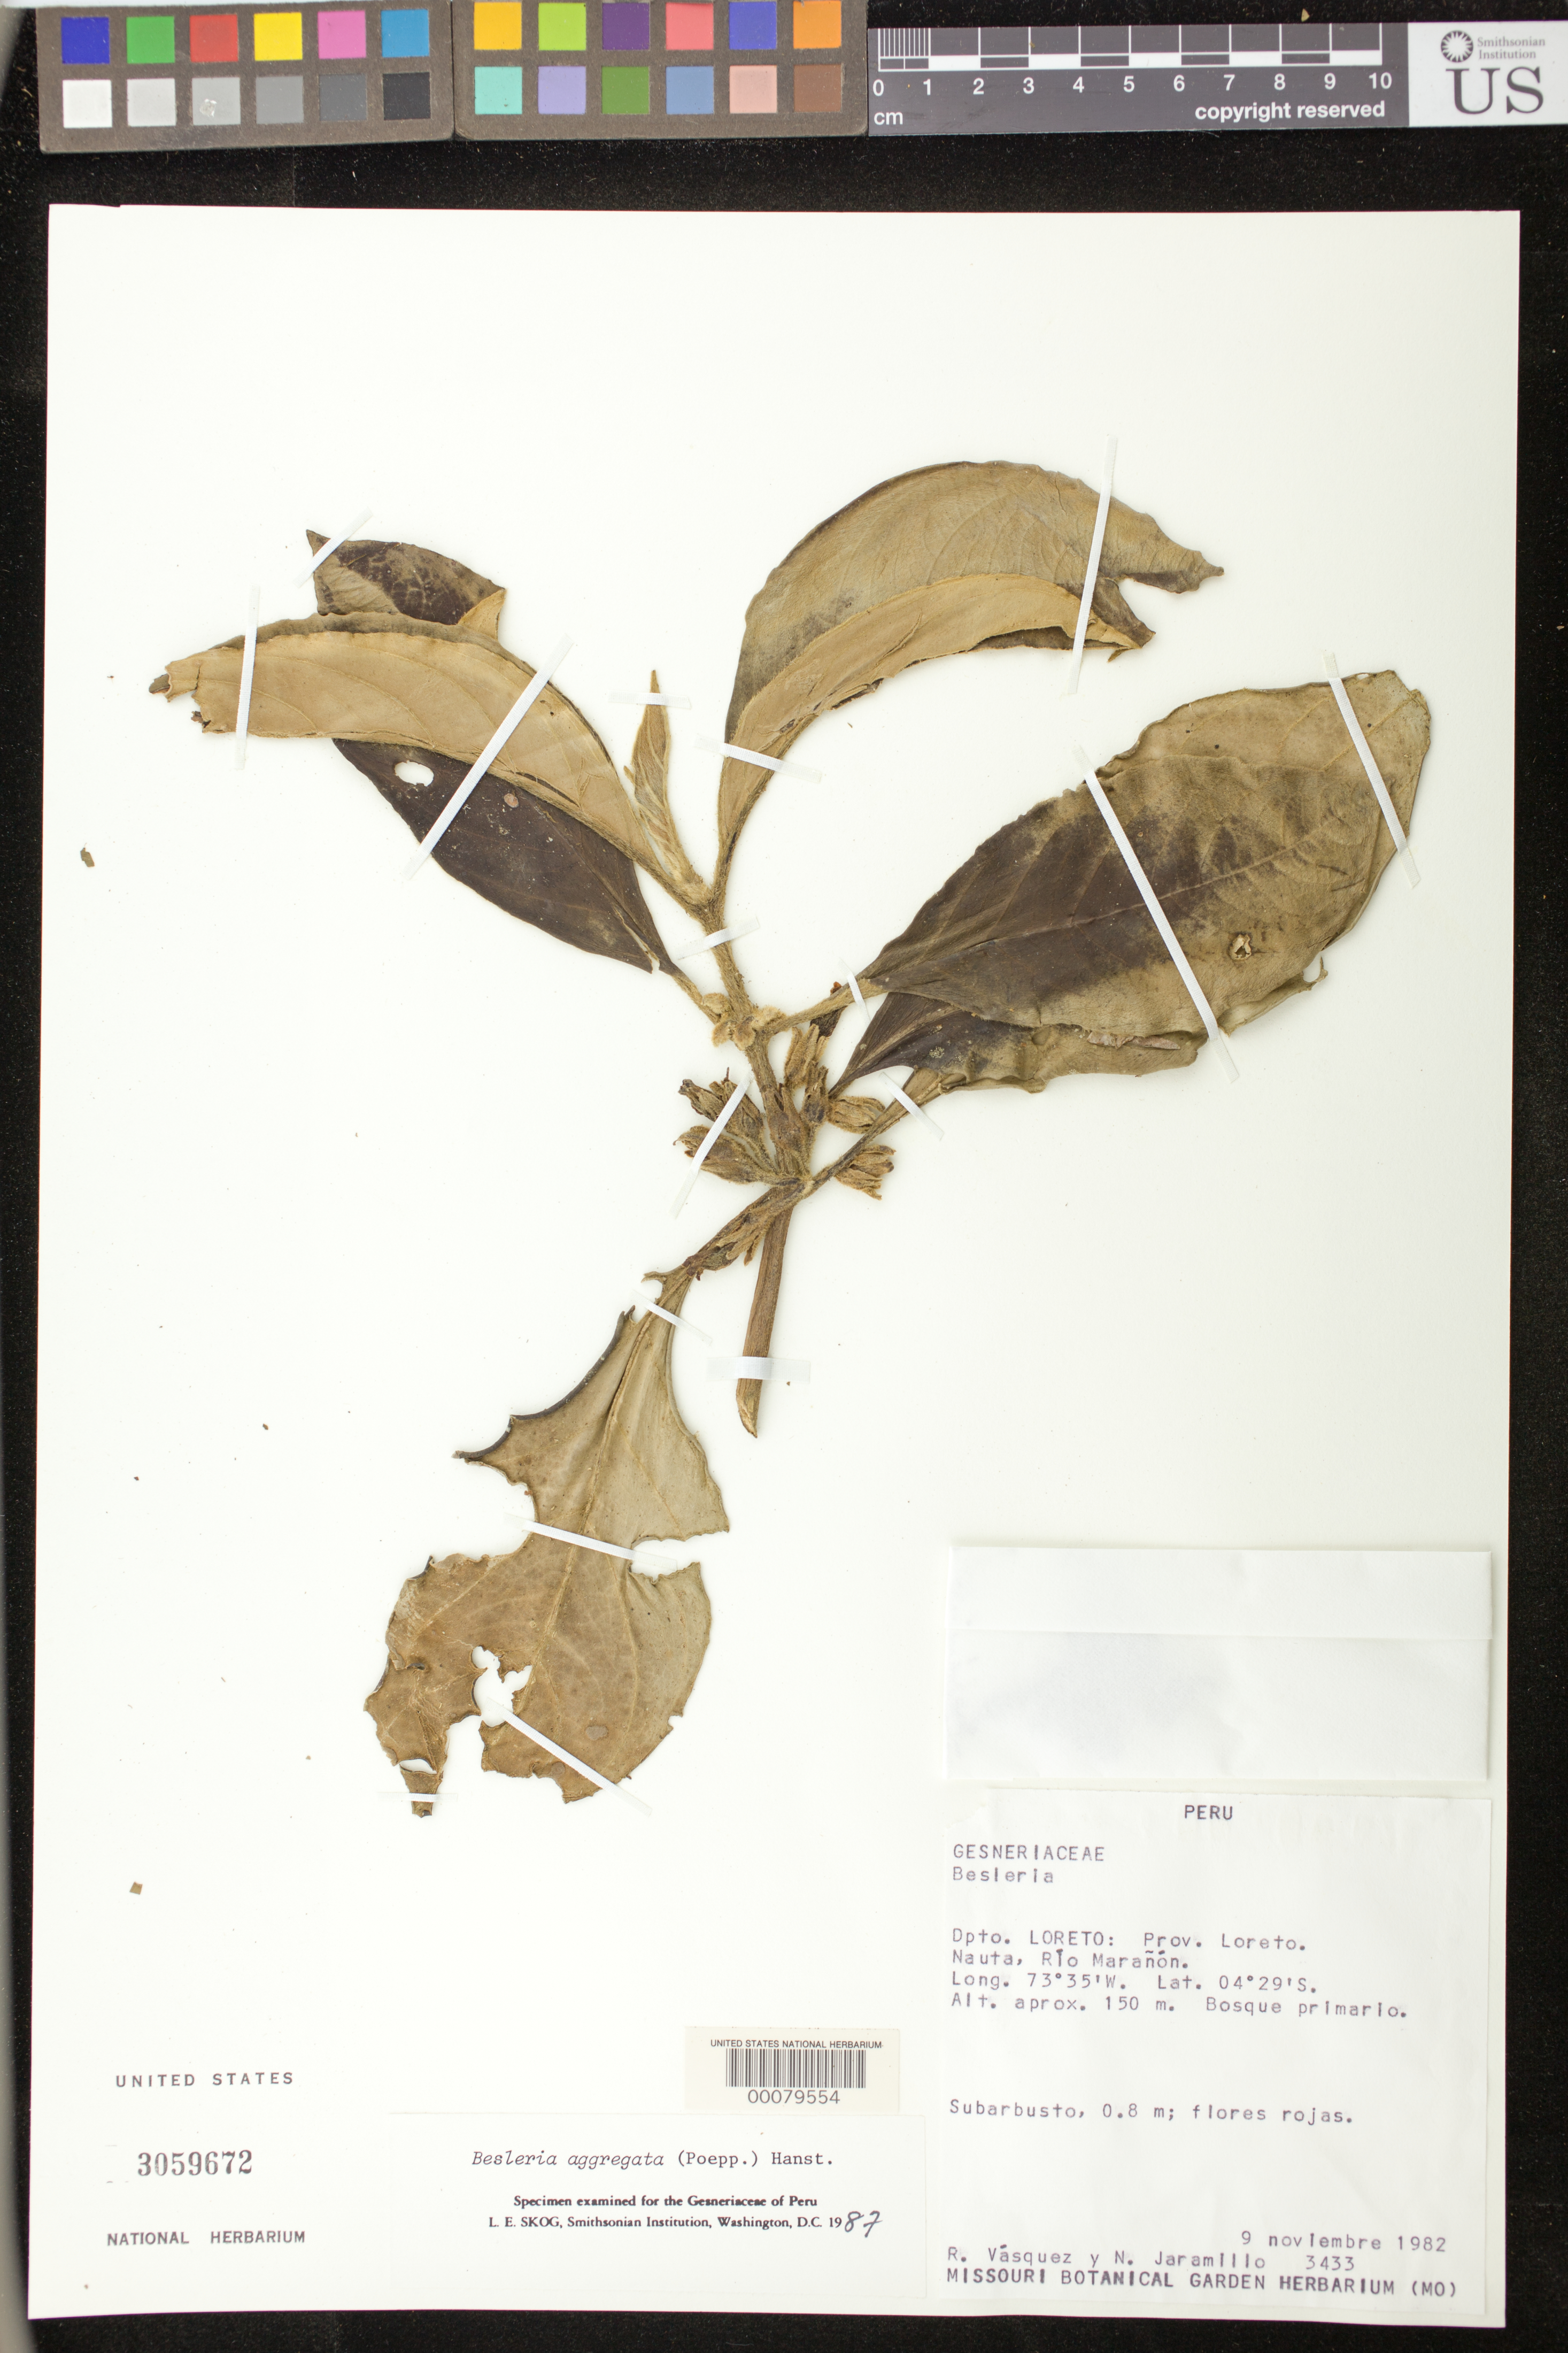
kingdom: Plantae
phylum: Tracheophyta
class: Magnoliopsida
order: Lamiales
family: Gesneriaceae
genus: Besleria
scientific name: Besleria aggregata var. aggregata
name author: (Mart.) Hanst.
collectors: R. Vásquez & N. Jaramillo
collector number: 3433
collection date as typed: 09 Nov 1982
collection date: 1982-11-09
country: Peru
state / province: Loreto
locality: Mauta, Rio Maranon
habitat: Primary forest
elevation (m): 150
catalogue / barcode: US 3059672